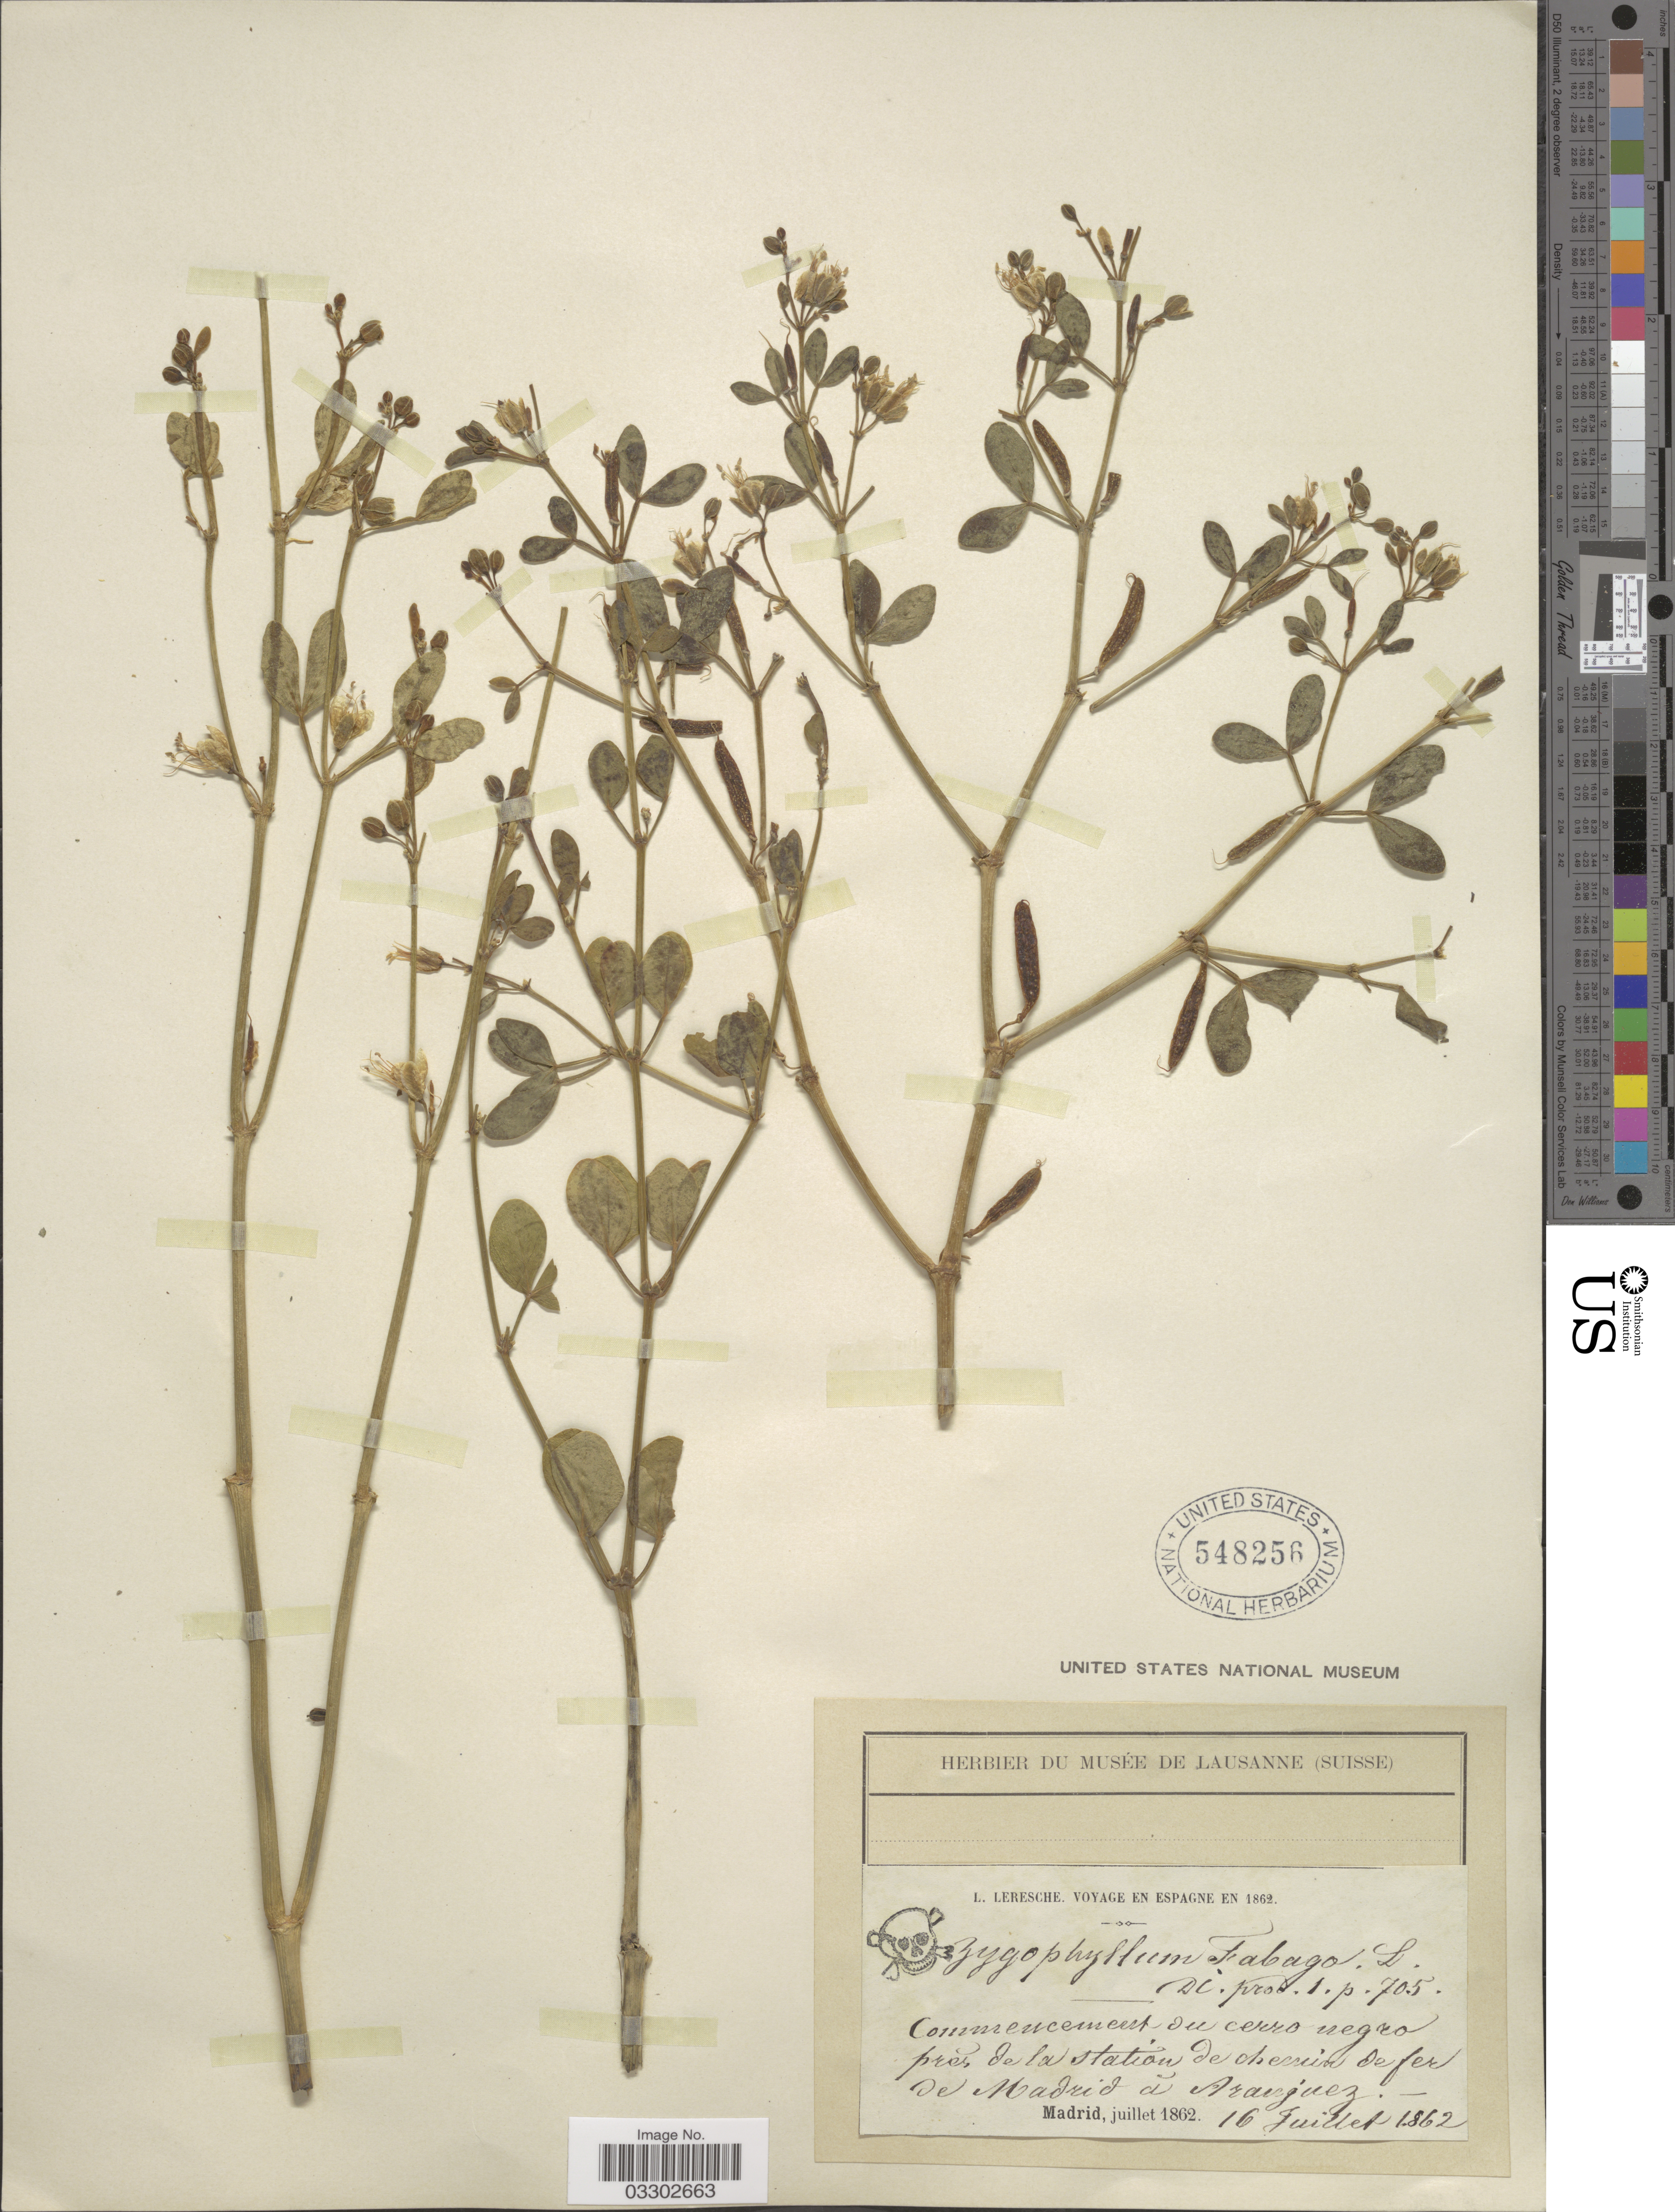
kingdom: Plantae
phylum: Tracheophyta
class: Magnoliopsida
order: Zygophyllales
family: Zygophyllaceae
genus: Zygophyllum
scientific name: Zygophyllum fabago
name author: L.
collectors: L. Leresche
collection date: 1862-07-16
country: Spain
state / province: Madrid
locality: Prés de la station de chemin de fer de Madrid á Aranjuez.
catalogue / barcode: US 548256